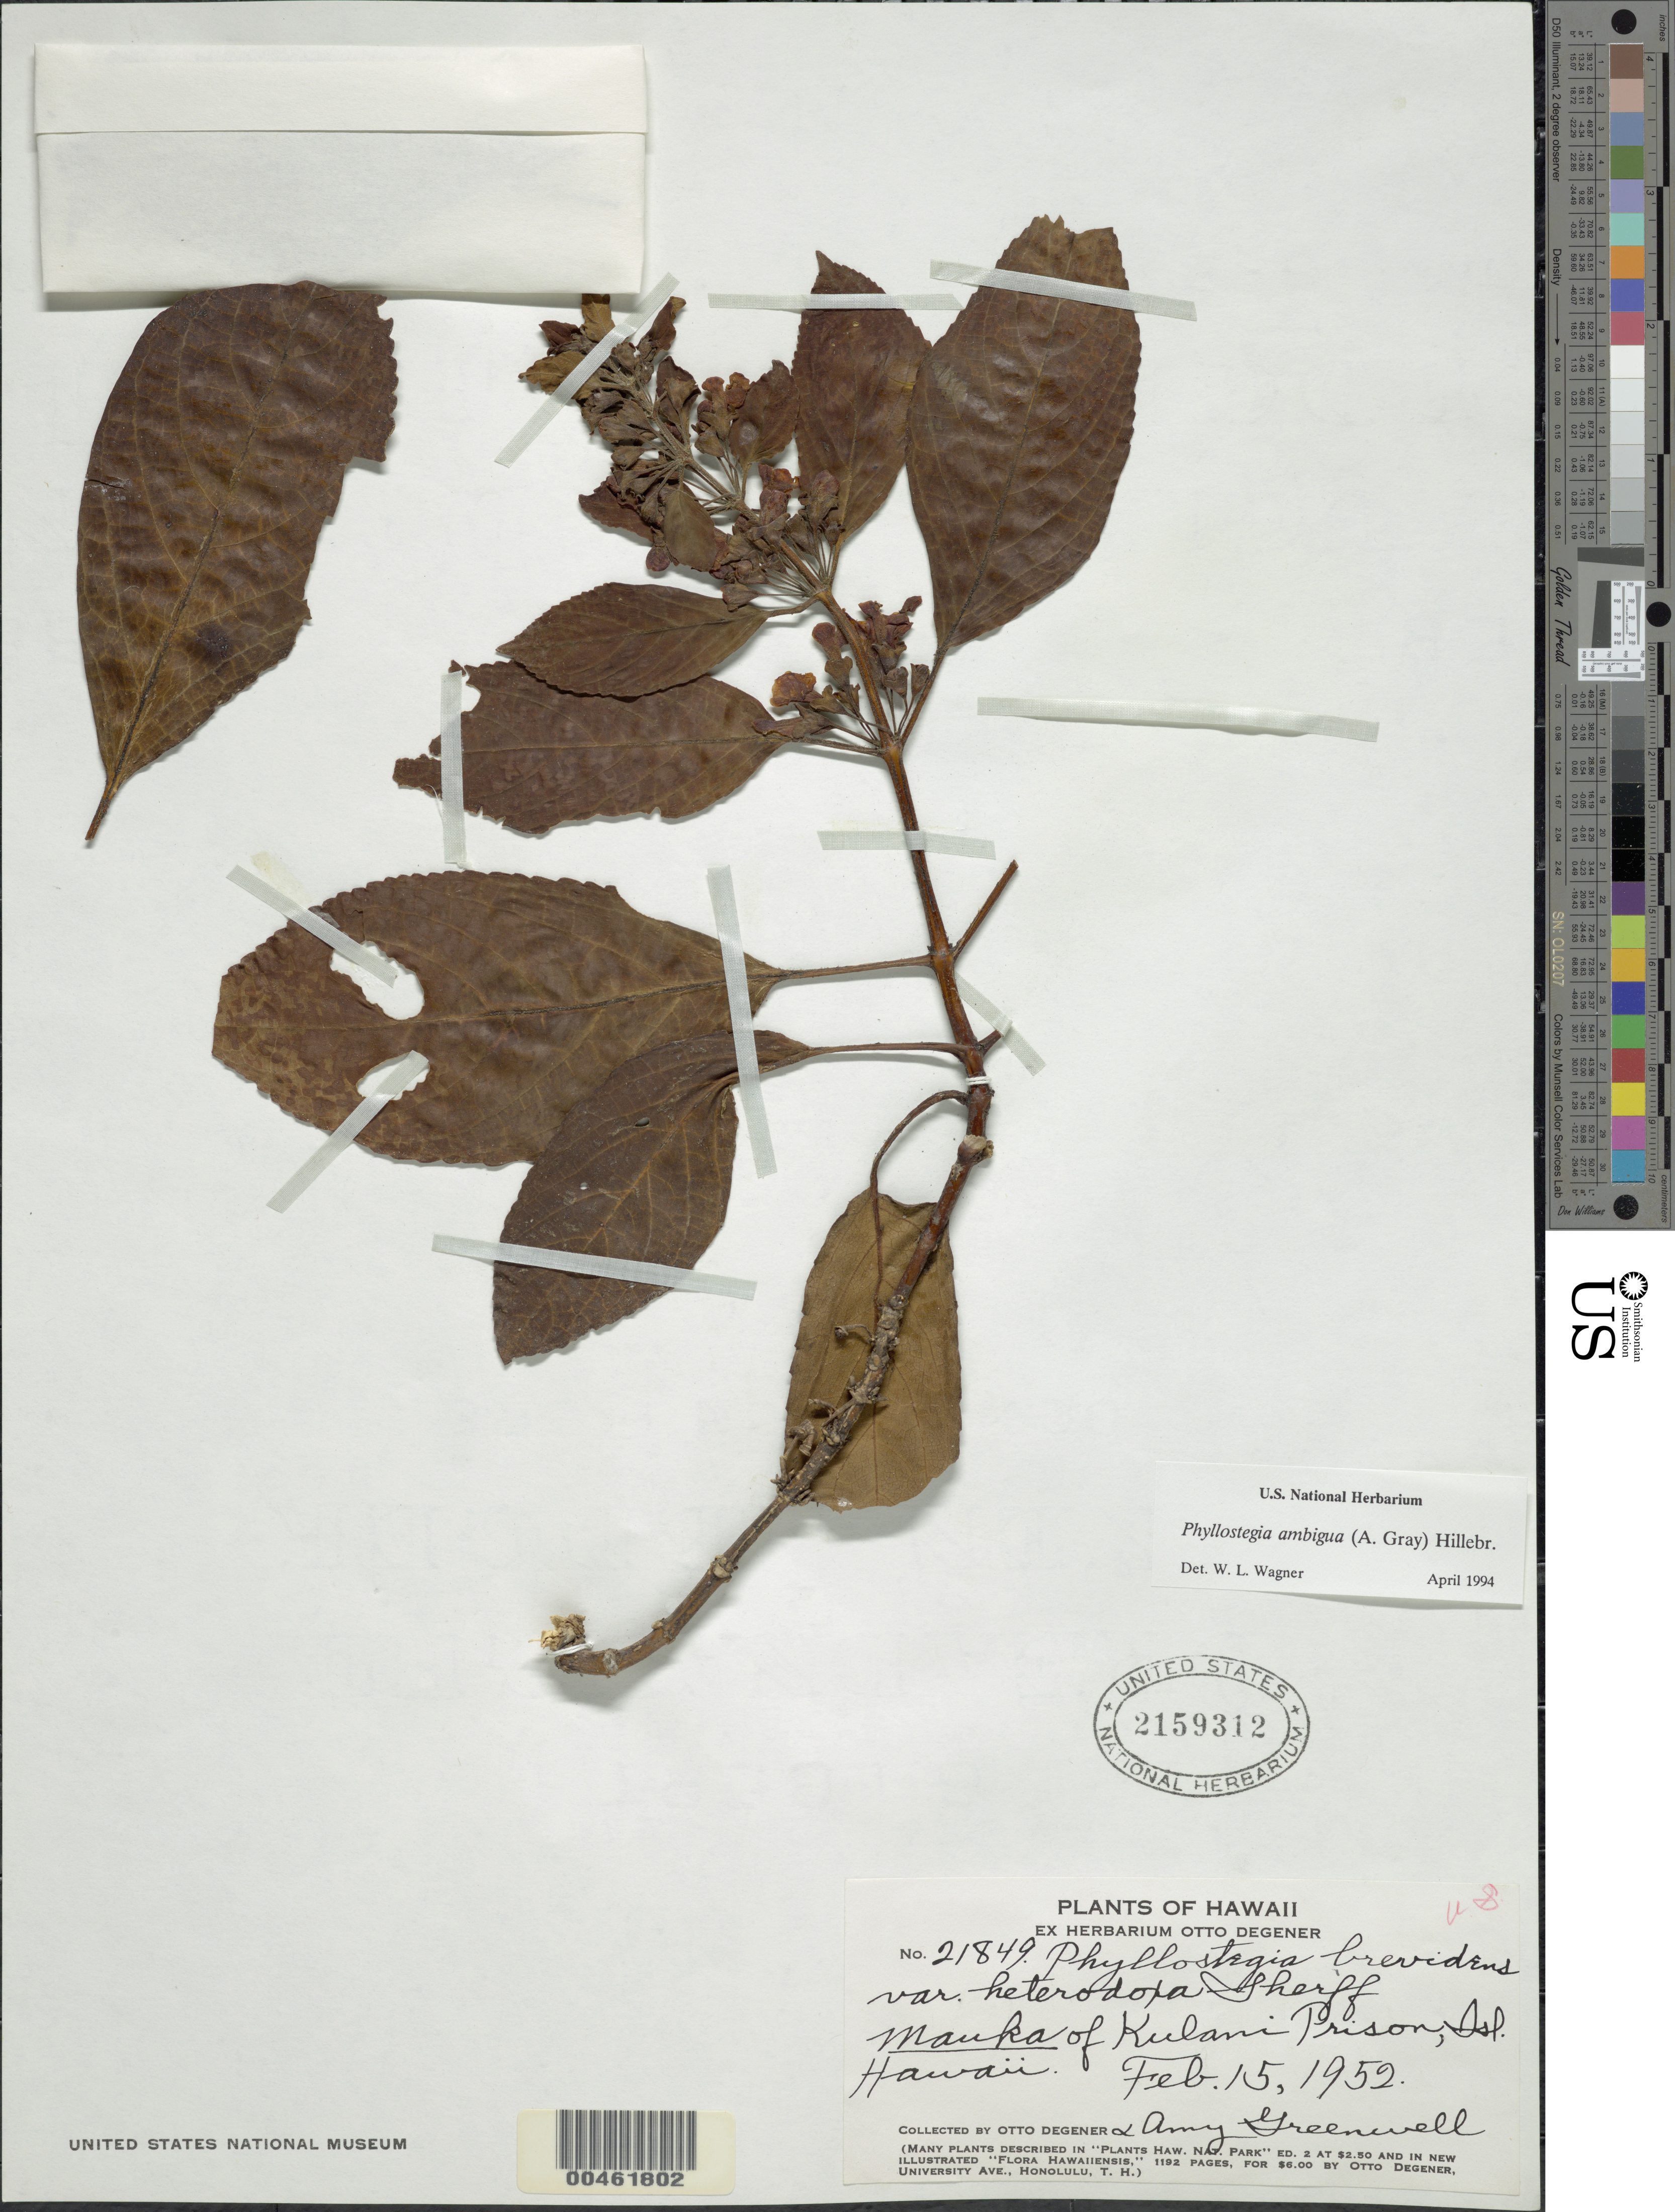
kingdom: Plantae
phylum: Tracheophyta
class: Magnoliopsida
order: Lamiales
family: Lamiaceae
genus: Phyllostegia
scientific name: Phyllostegia ambigua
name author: (A. Gray) Hillebr.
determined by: Wagner, W. L., (BOT), Smithsonian Institution - National Museum of Natural History (UNITED STATES)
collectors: O. Degener & A. B. Greenwell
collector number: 21849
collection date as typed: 15 Feb 1952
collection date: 1952-02-15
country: United States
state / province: Hawaii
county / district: Hawaii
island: Hawaii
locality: Mauka of Kulani Prison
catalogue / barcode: US 2159312